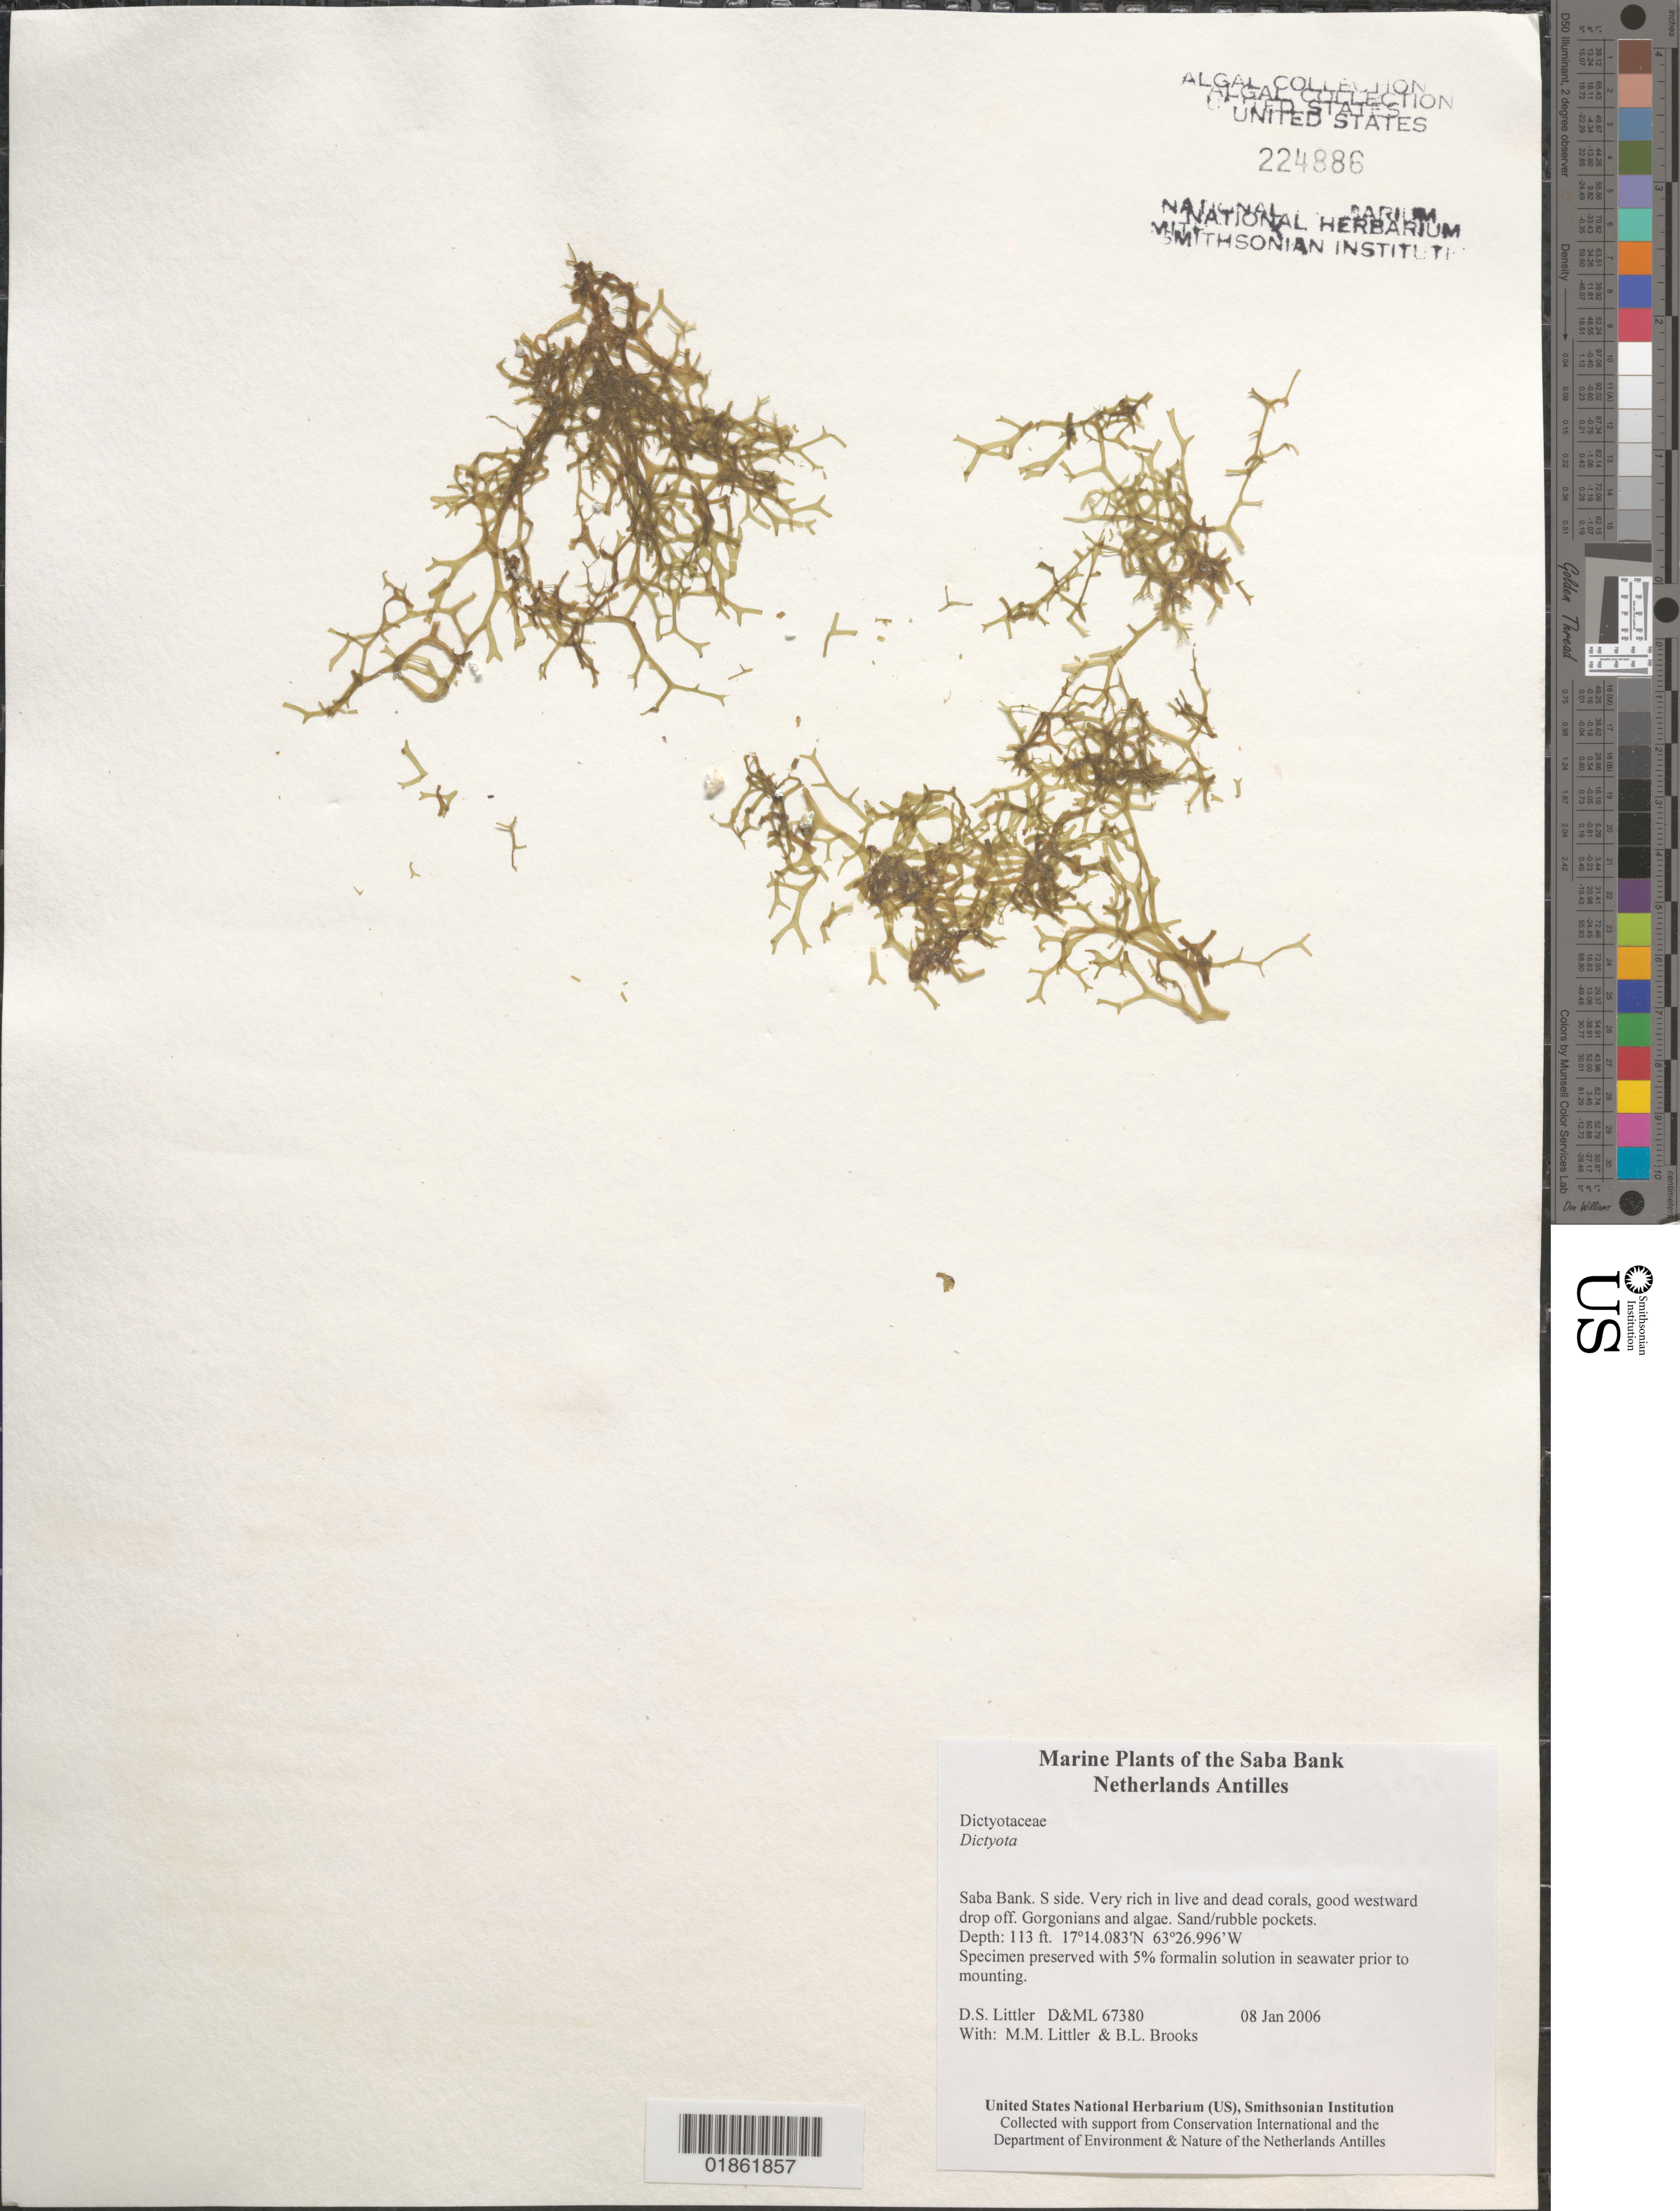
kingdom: Chromista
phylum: Ochrophyta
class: Phaeophyceae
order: Dictyotales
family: Dictyotaceae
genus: Dictyota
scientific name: Dictyota sp.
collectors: D. S. Littler & M. M. Littler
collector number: D&ML 67380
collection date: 2006-01-08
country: Netherlands Antilles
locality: Saba Bank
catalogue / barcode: US 224886